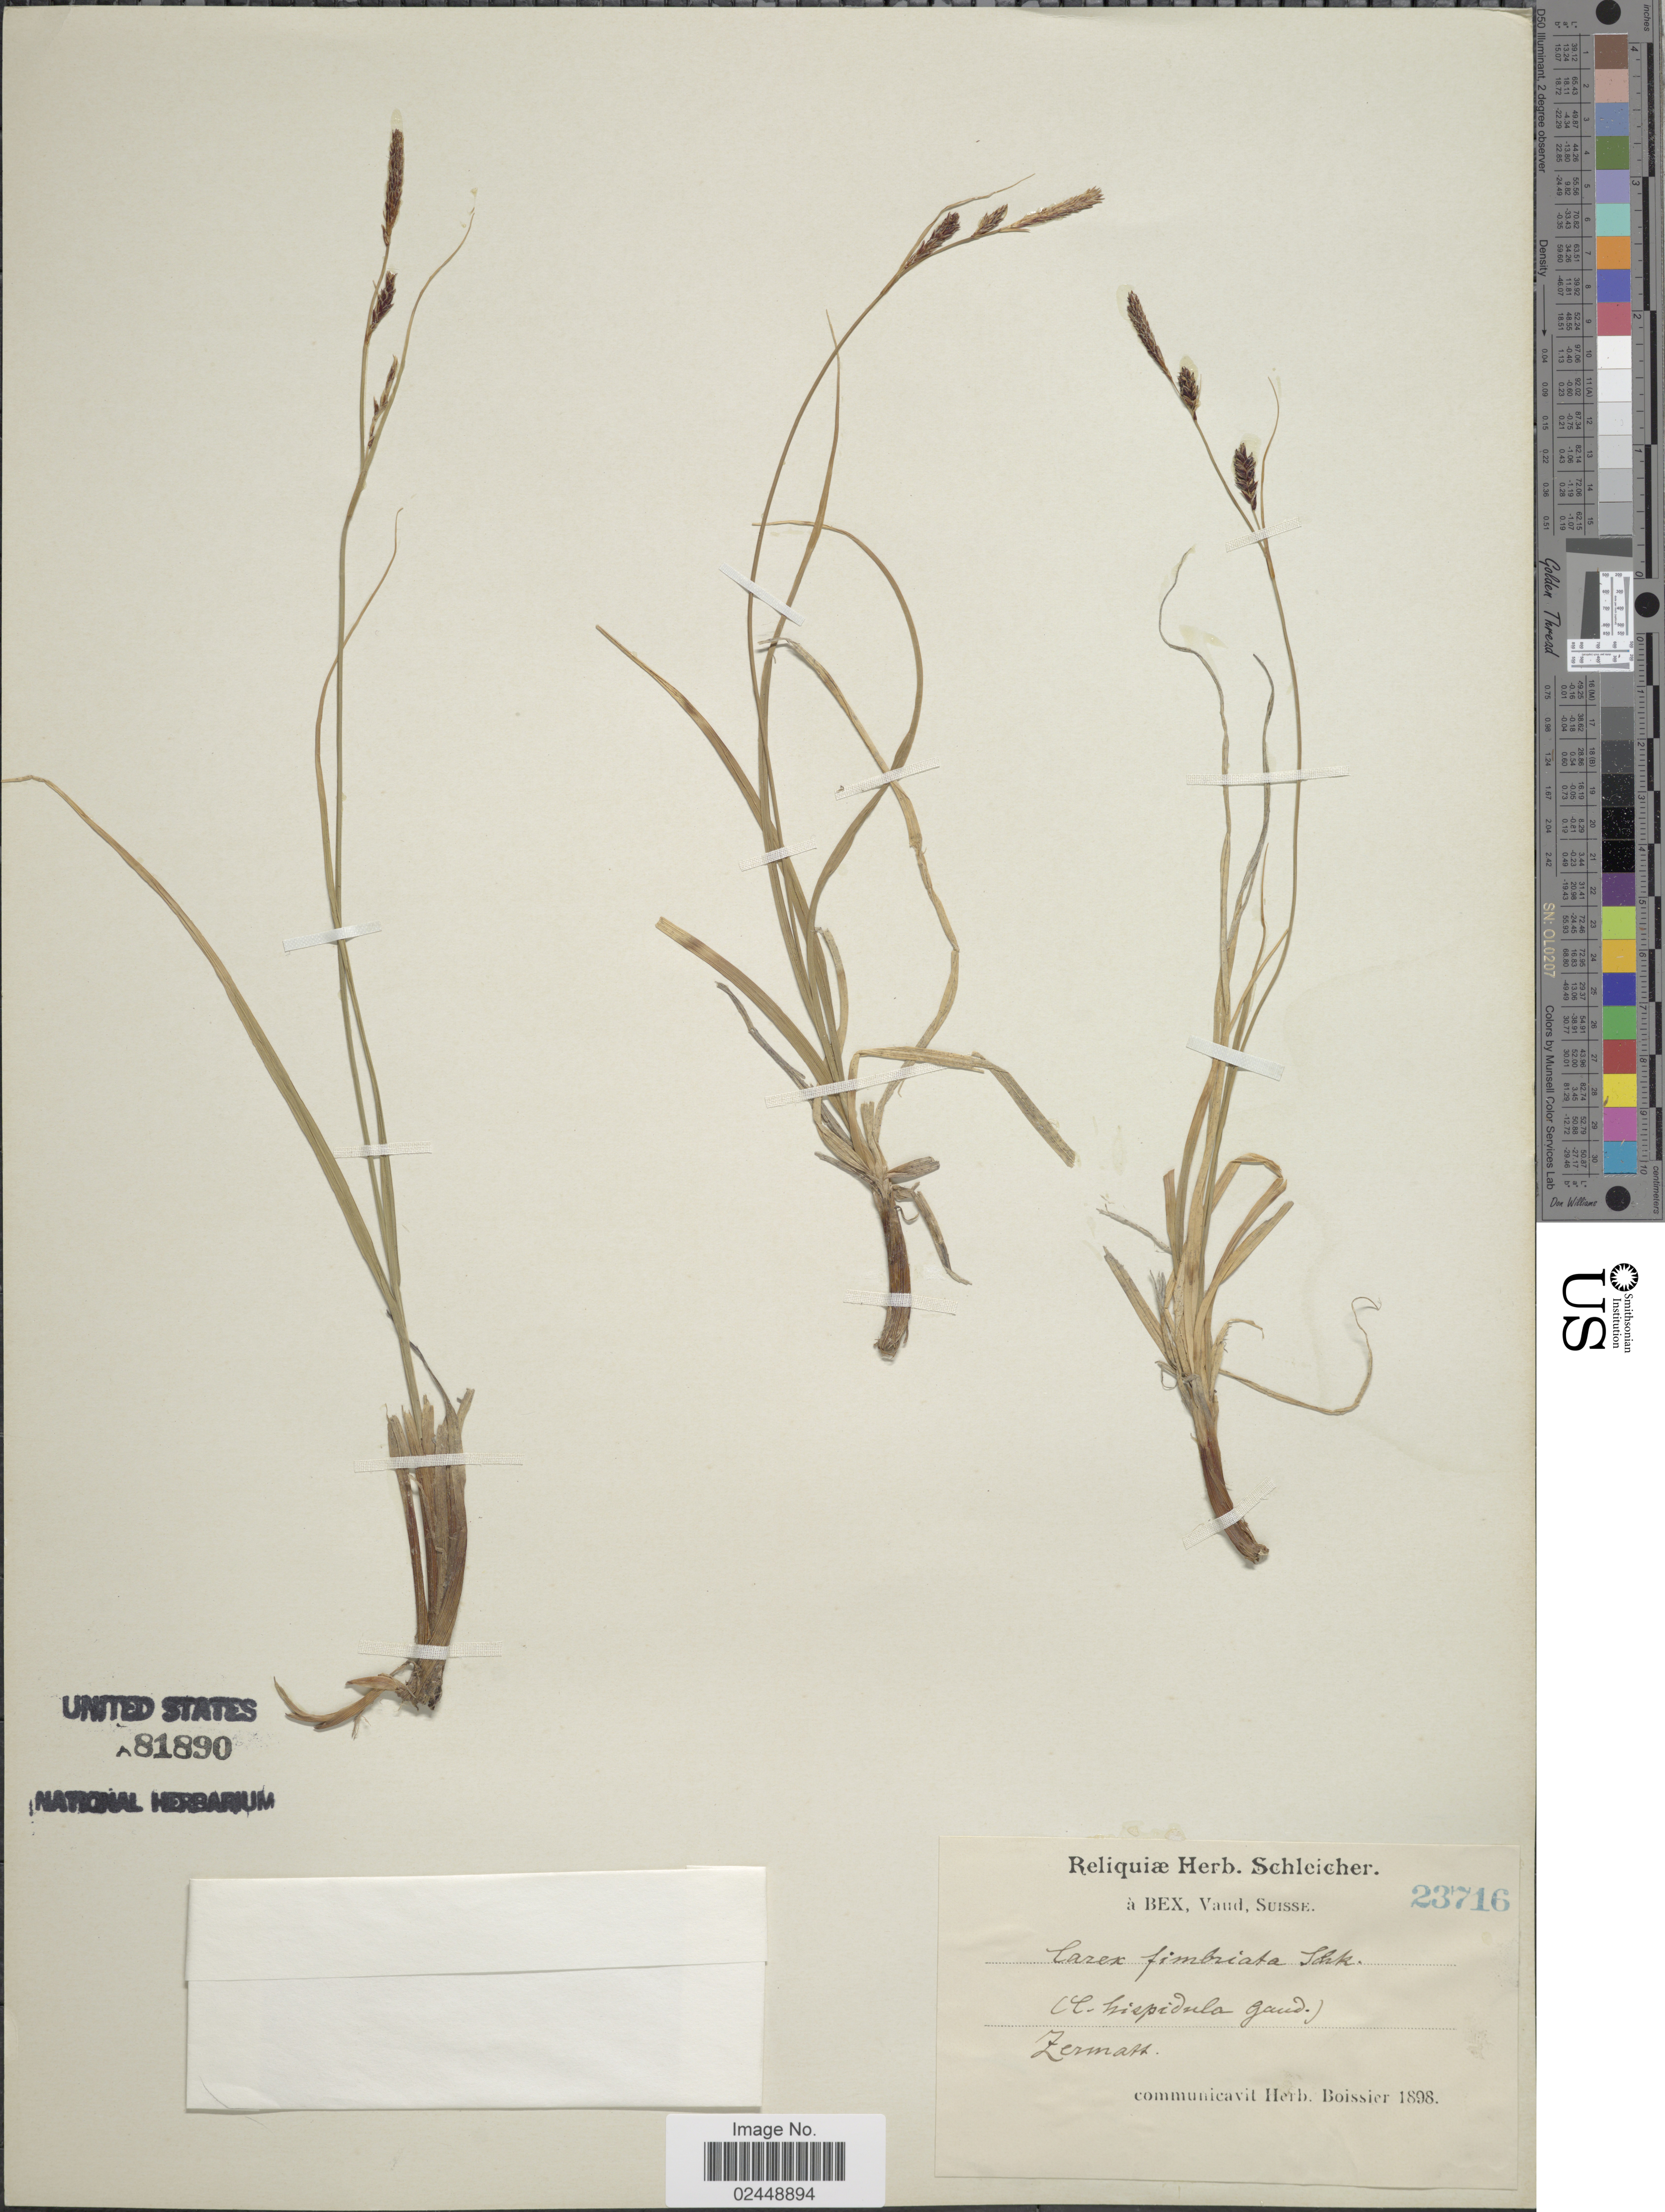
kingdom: Plantae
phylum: Tracheophyta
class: Liliopsida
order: Poales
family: Cyperaceae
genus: Carex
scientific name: Carex fimbriata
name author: Schkuhr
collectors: ex herb. Schleicher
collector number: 23716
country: Switzerland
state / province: Vaud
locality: A Bex, Vaud, Zermatt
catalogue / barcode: US 81890